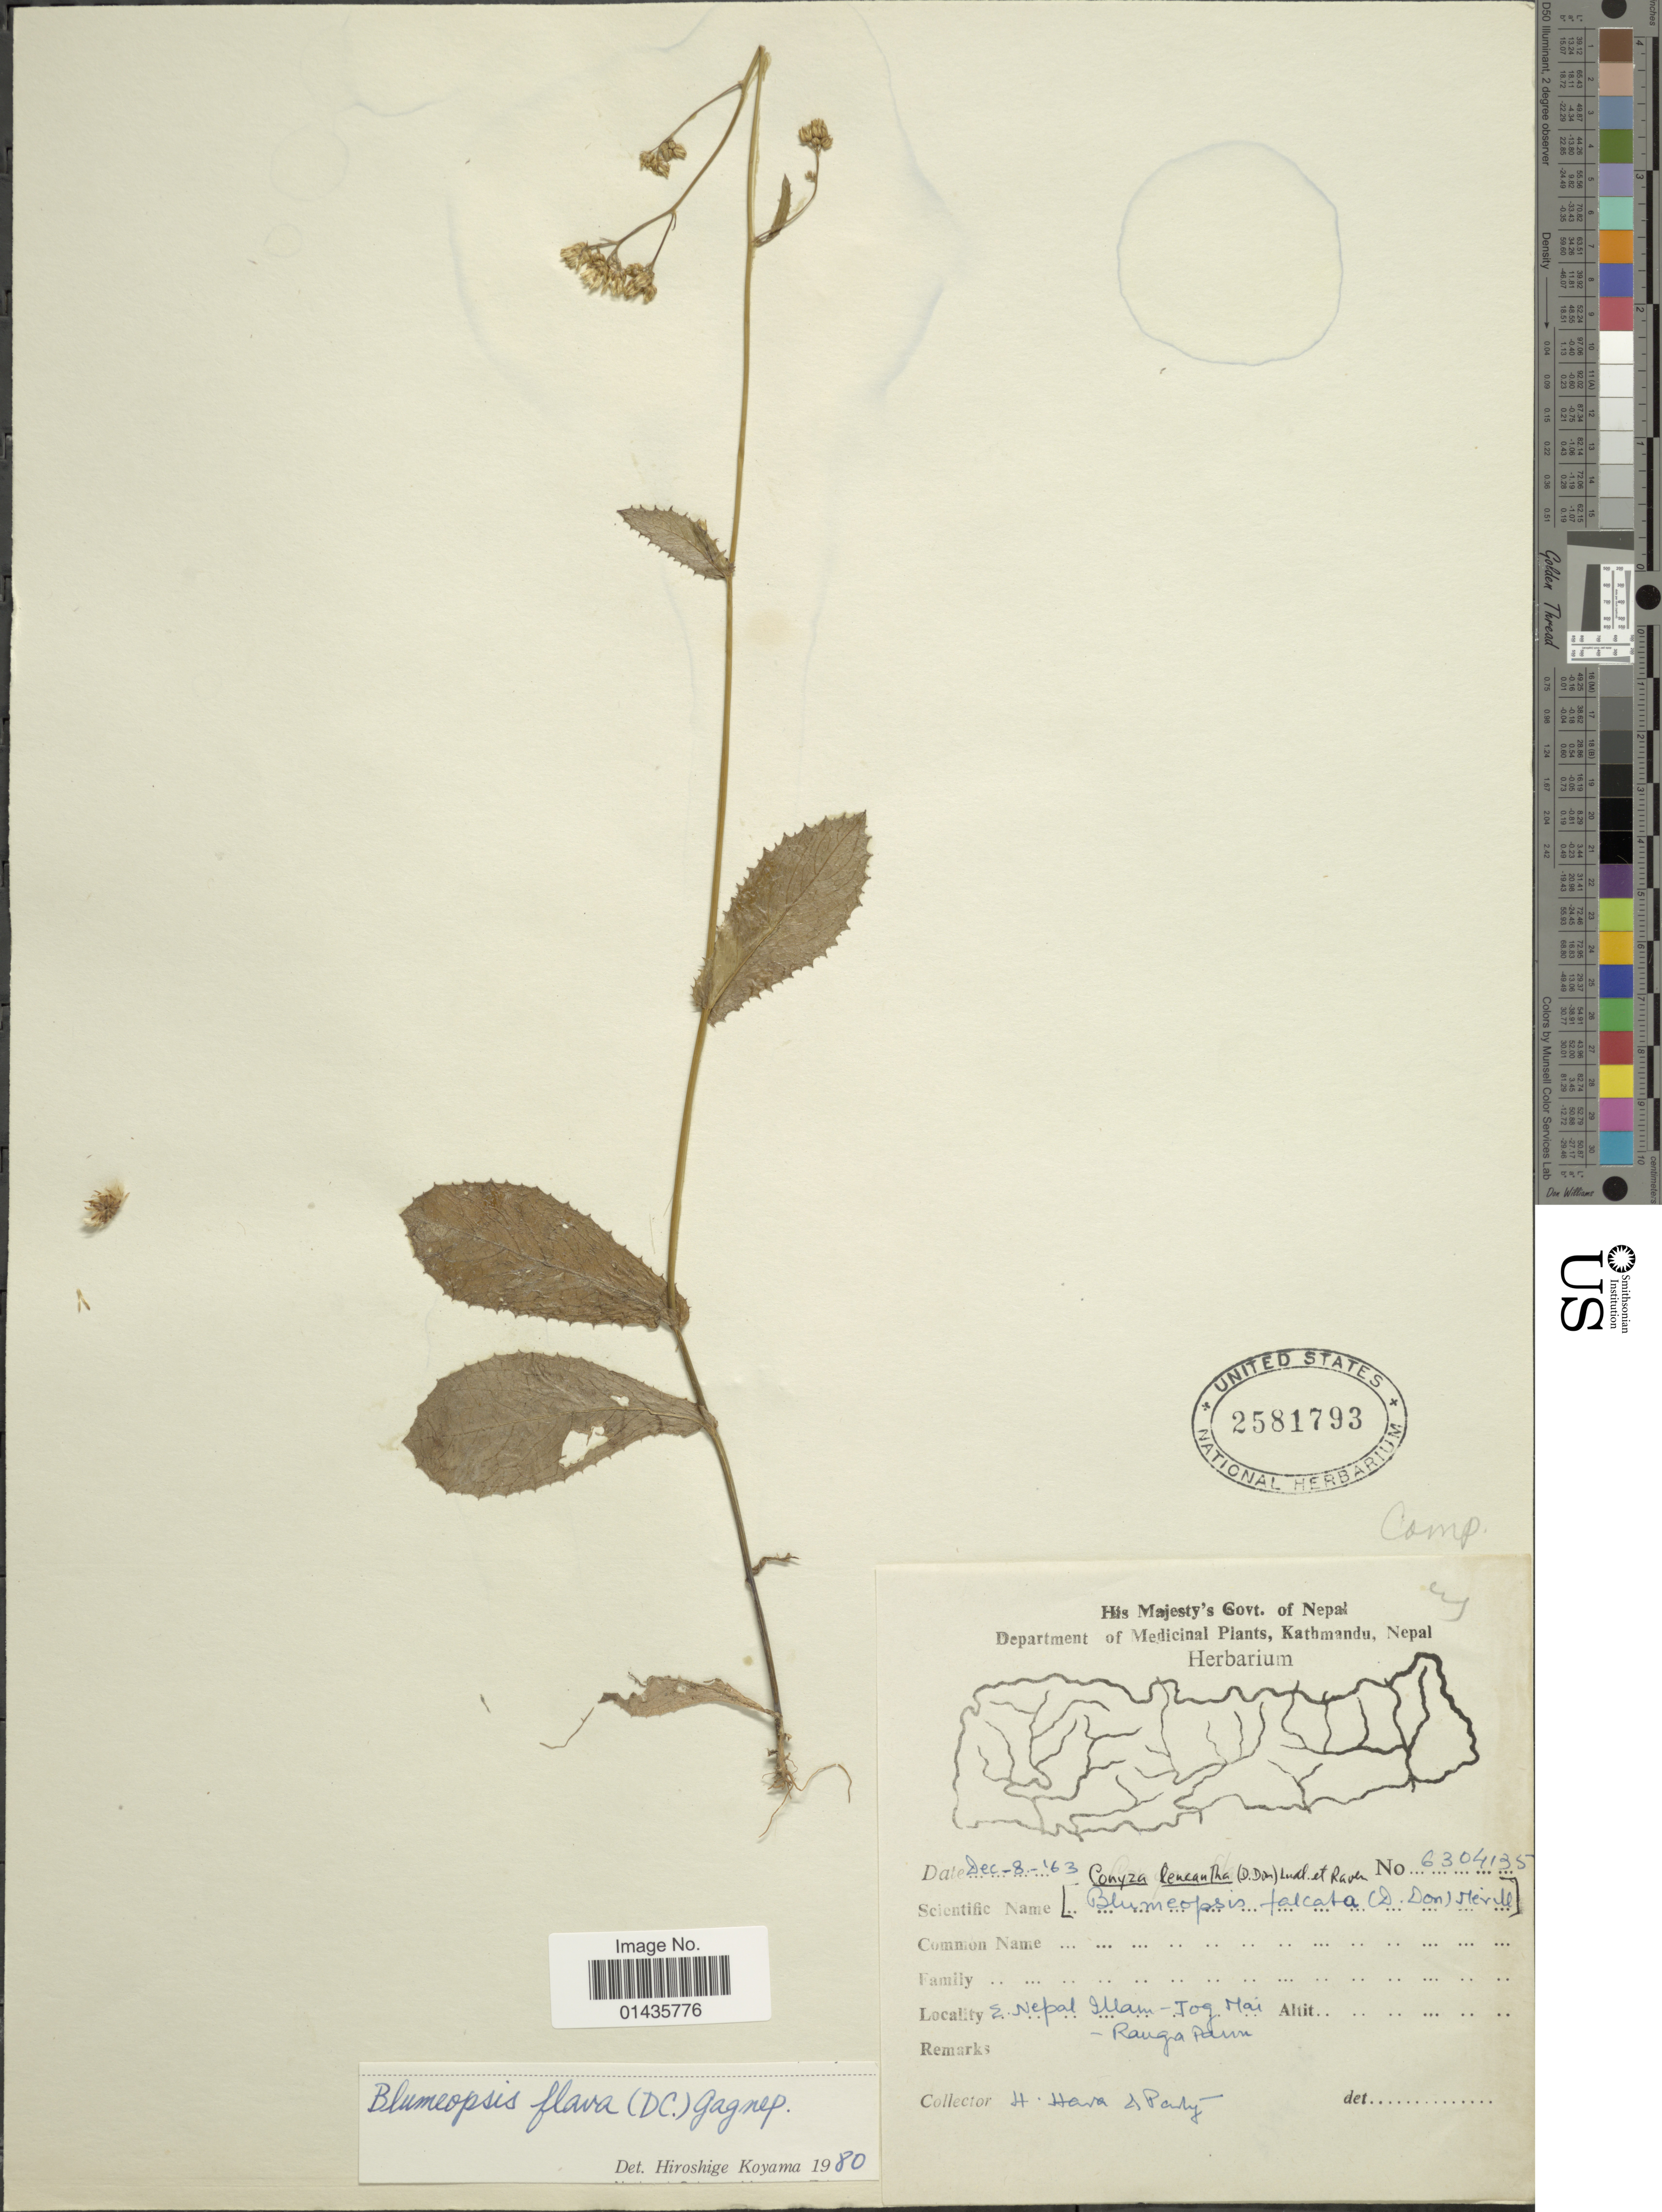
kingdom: Plantae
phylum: Tracheophyta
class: Magnoliopsida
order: Asterales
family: Asteraceae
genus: Blumeopsis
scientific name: Blumeopsis falcata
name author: (D. Don) Merr.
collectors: H. Hara & et al.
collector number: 6304135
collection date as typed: Transcribed d/m/y: 8/12/63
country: Nepal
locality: E. Nepal, Illam-Tog Mai, Ranga Pairi [interpreted]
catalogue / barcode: US 2581793